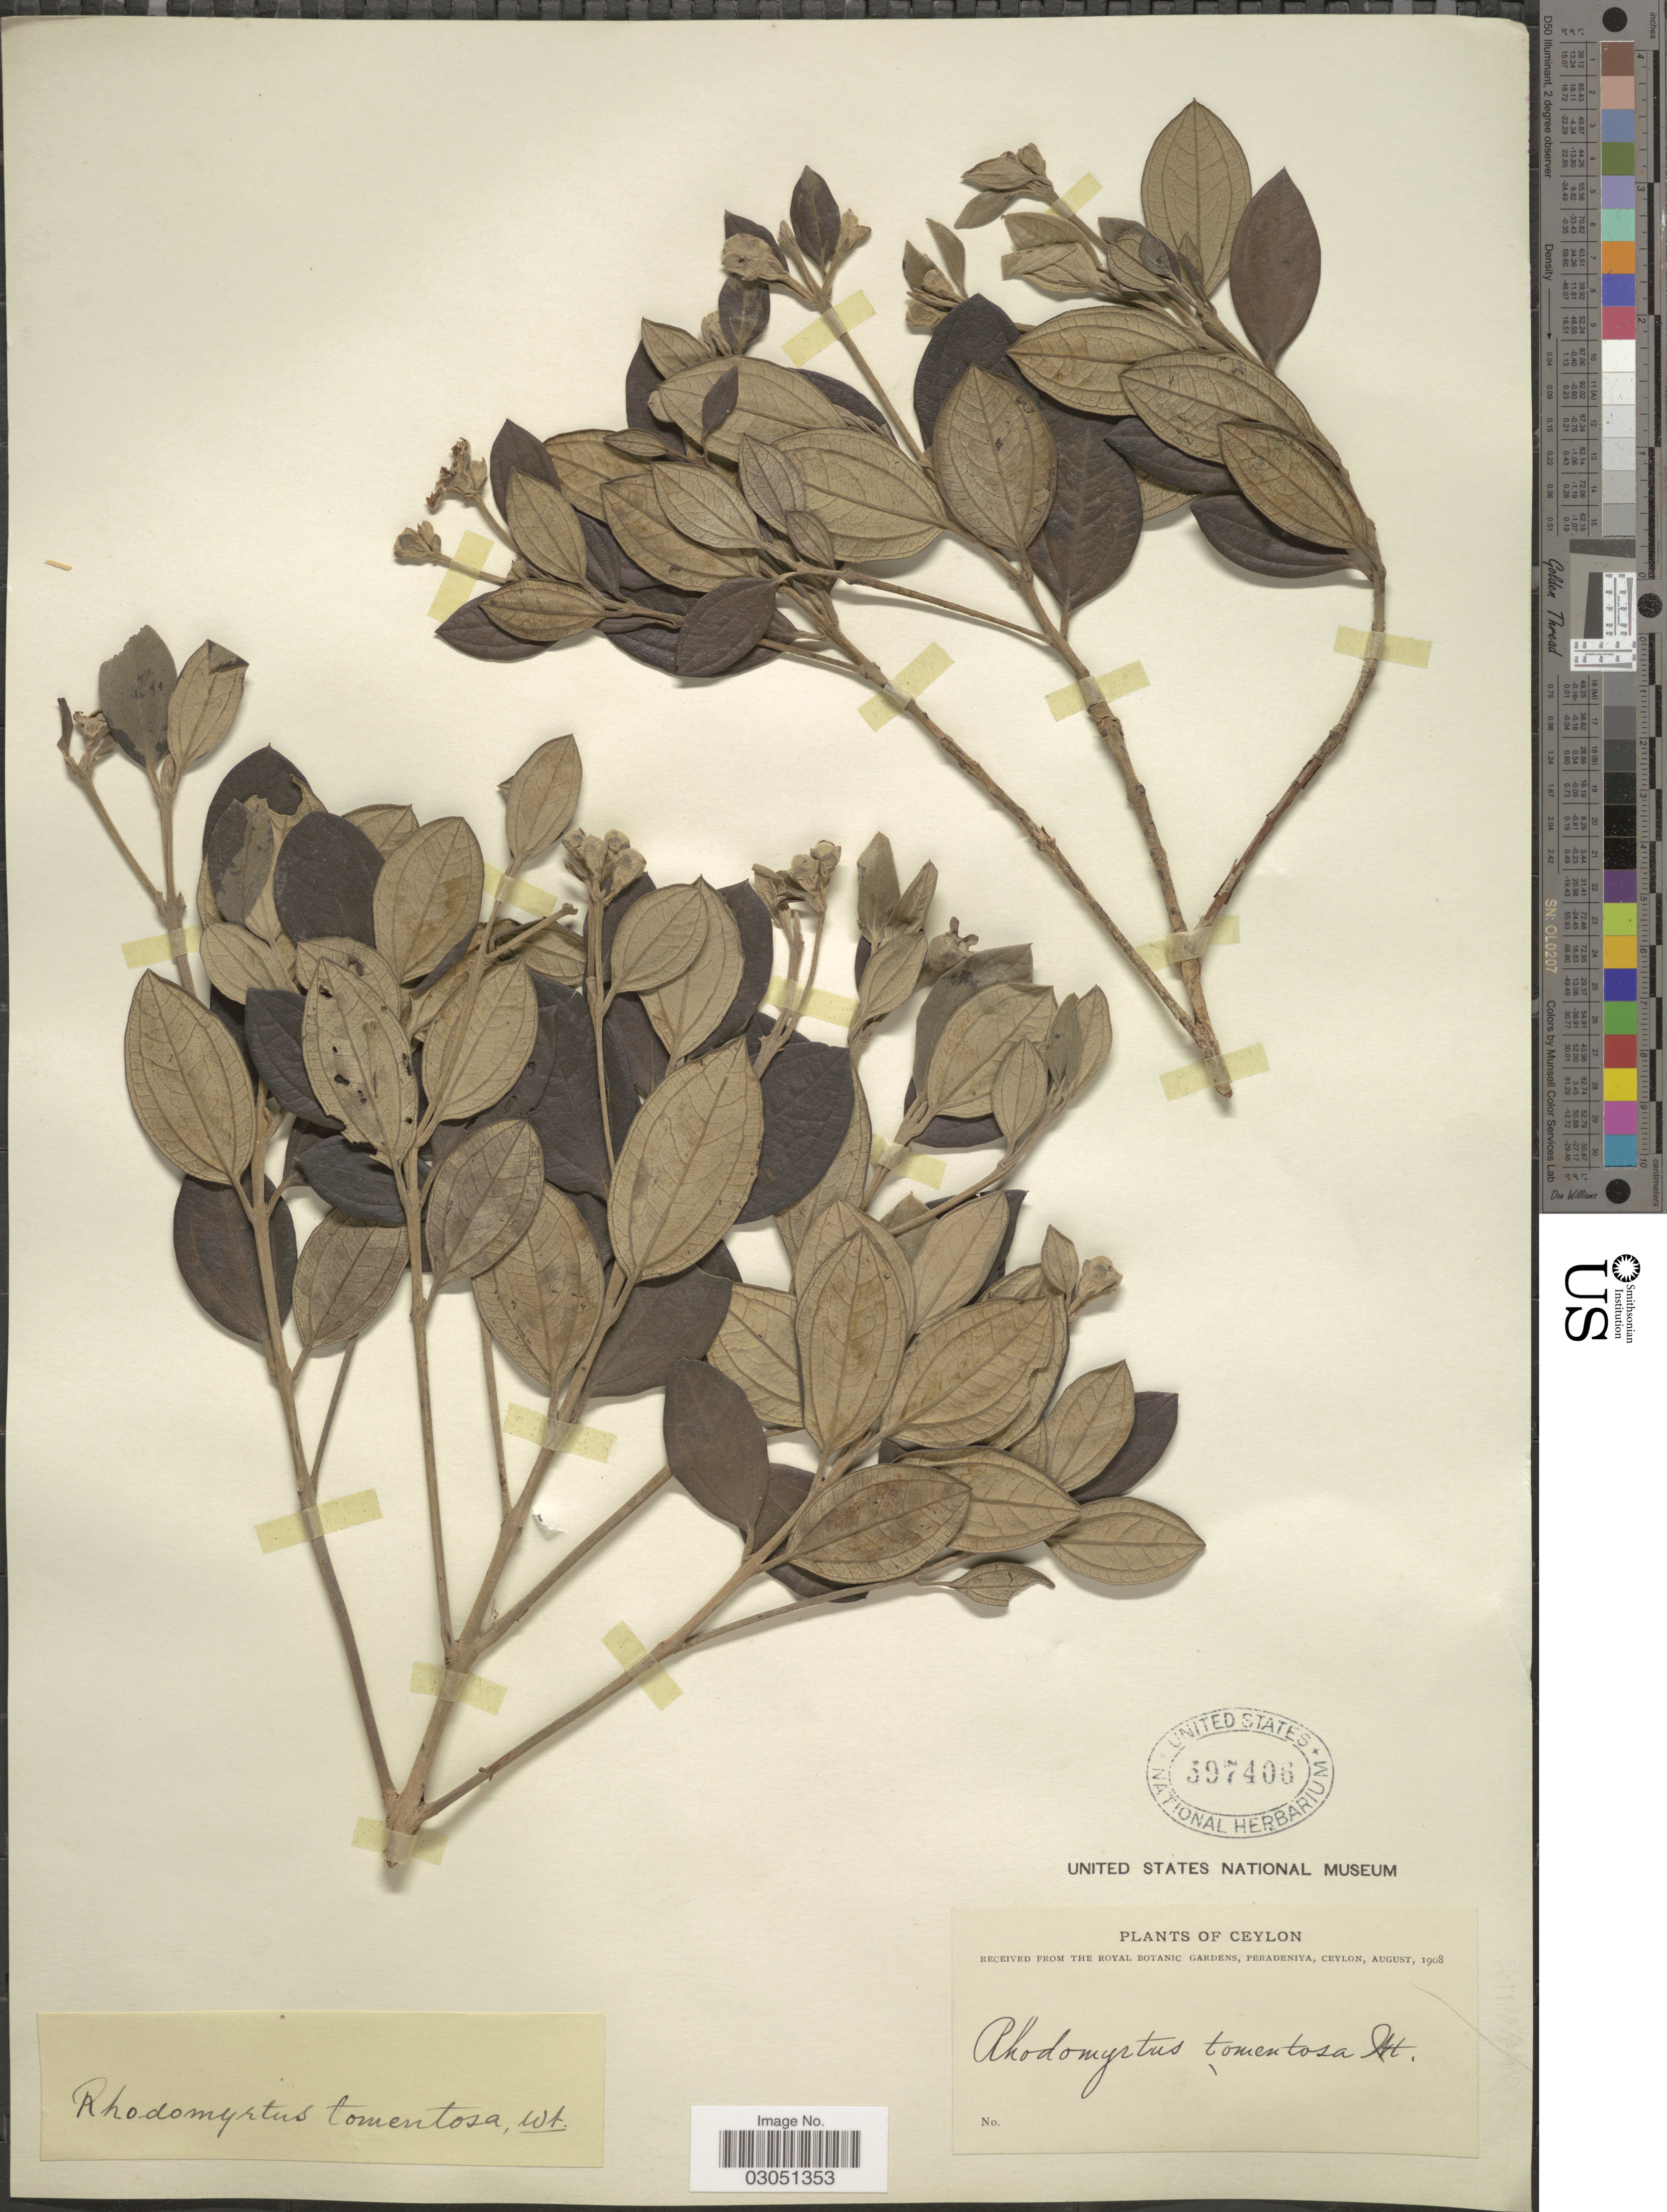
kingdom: Plantae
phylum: Tracheophyta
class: Magnoliopsida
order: Myrtales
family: Myrtaceae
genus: Rhodomyrtus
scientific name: Rhodomyrtus tomentosa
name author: (Aiton) Hassk.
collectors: P. Royal Botanic Gardens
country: Sri Lanka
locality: Ceylon.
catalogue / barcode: US 397406